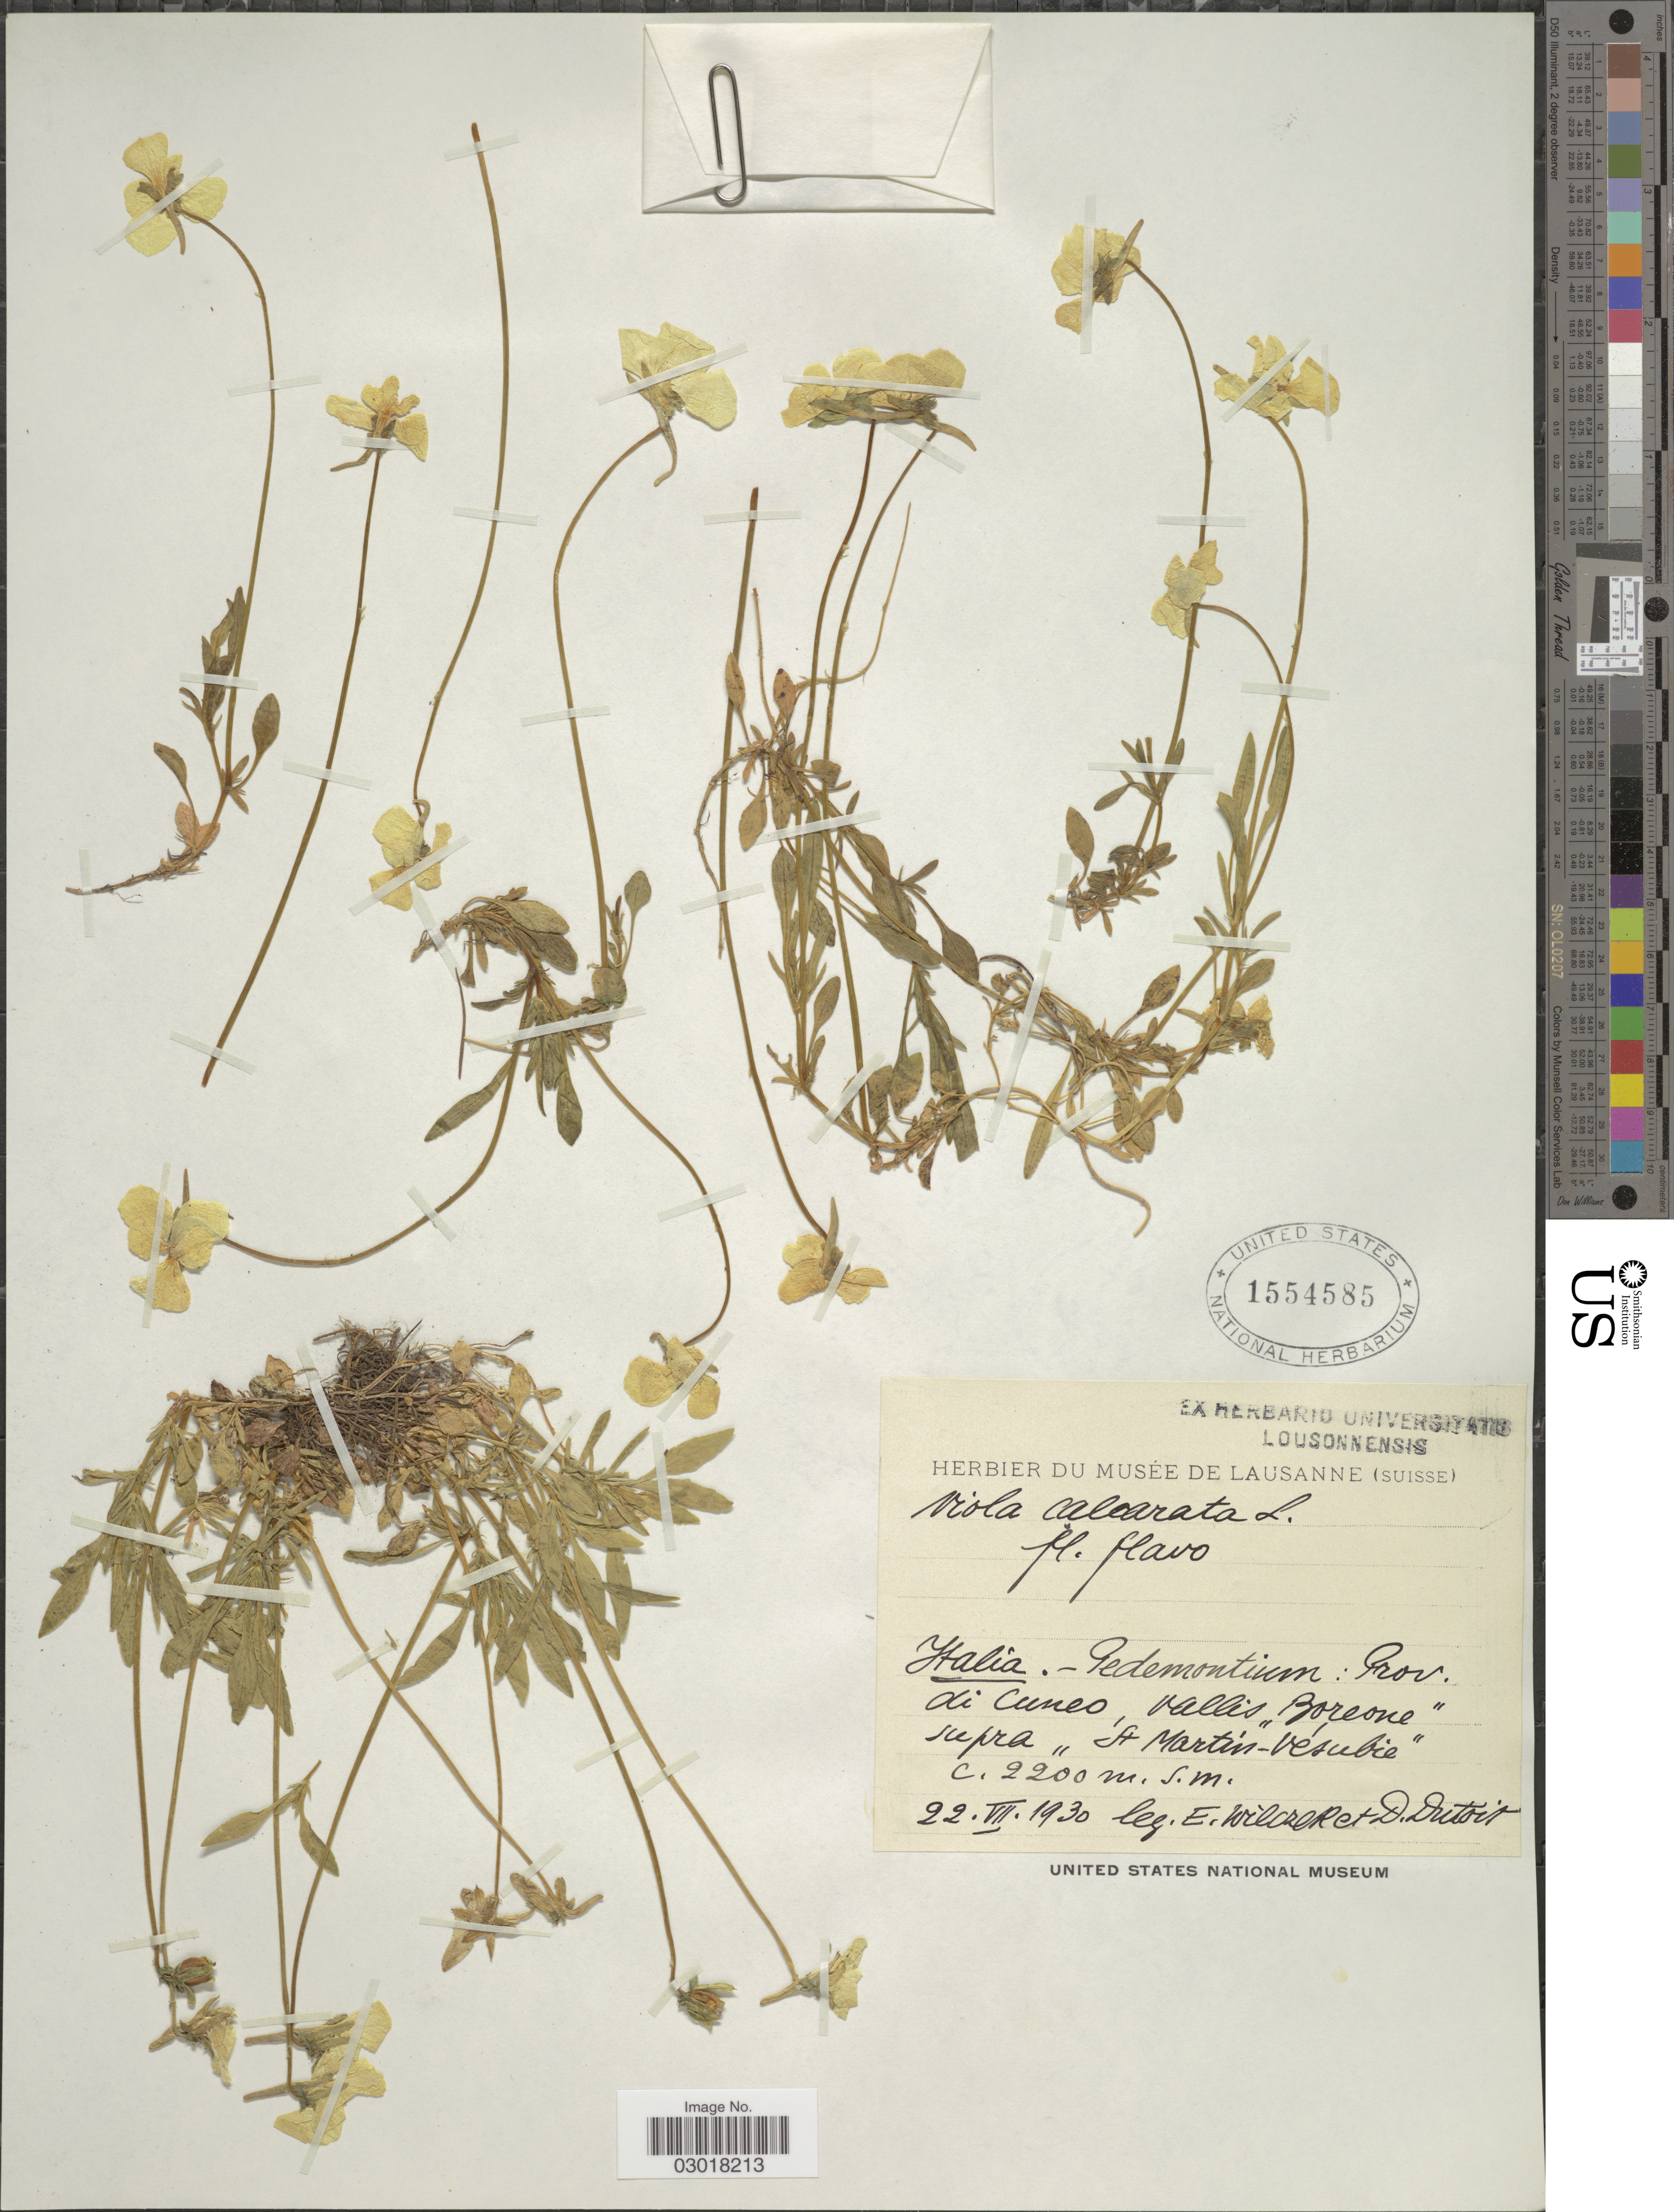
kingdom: Plantae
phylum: Tracheophyta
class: Magnoliopsida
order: Malpighiales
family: Violaceae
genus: Viola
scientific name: Viola calcarata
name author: L.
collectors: E. Wilczek & D. Dutoit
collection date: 1930-08-22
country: Italy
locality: Pedemontium: prov. di cunes, vallis "Boreone' supra "St Martin-Vésubie'.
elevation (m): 2200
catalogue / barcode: US 1554585